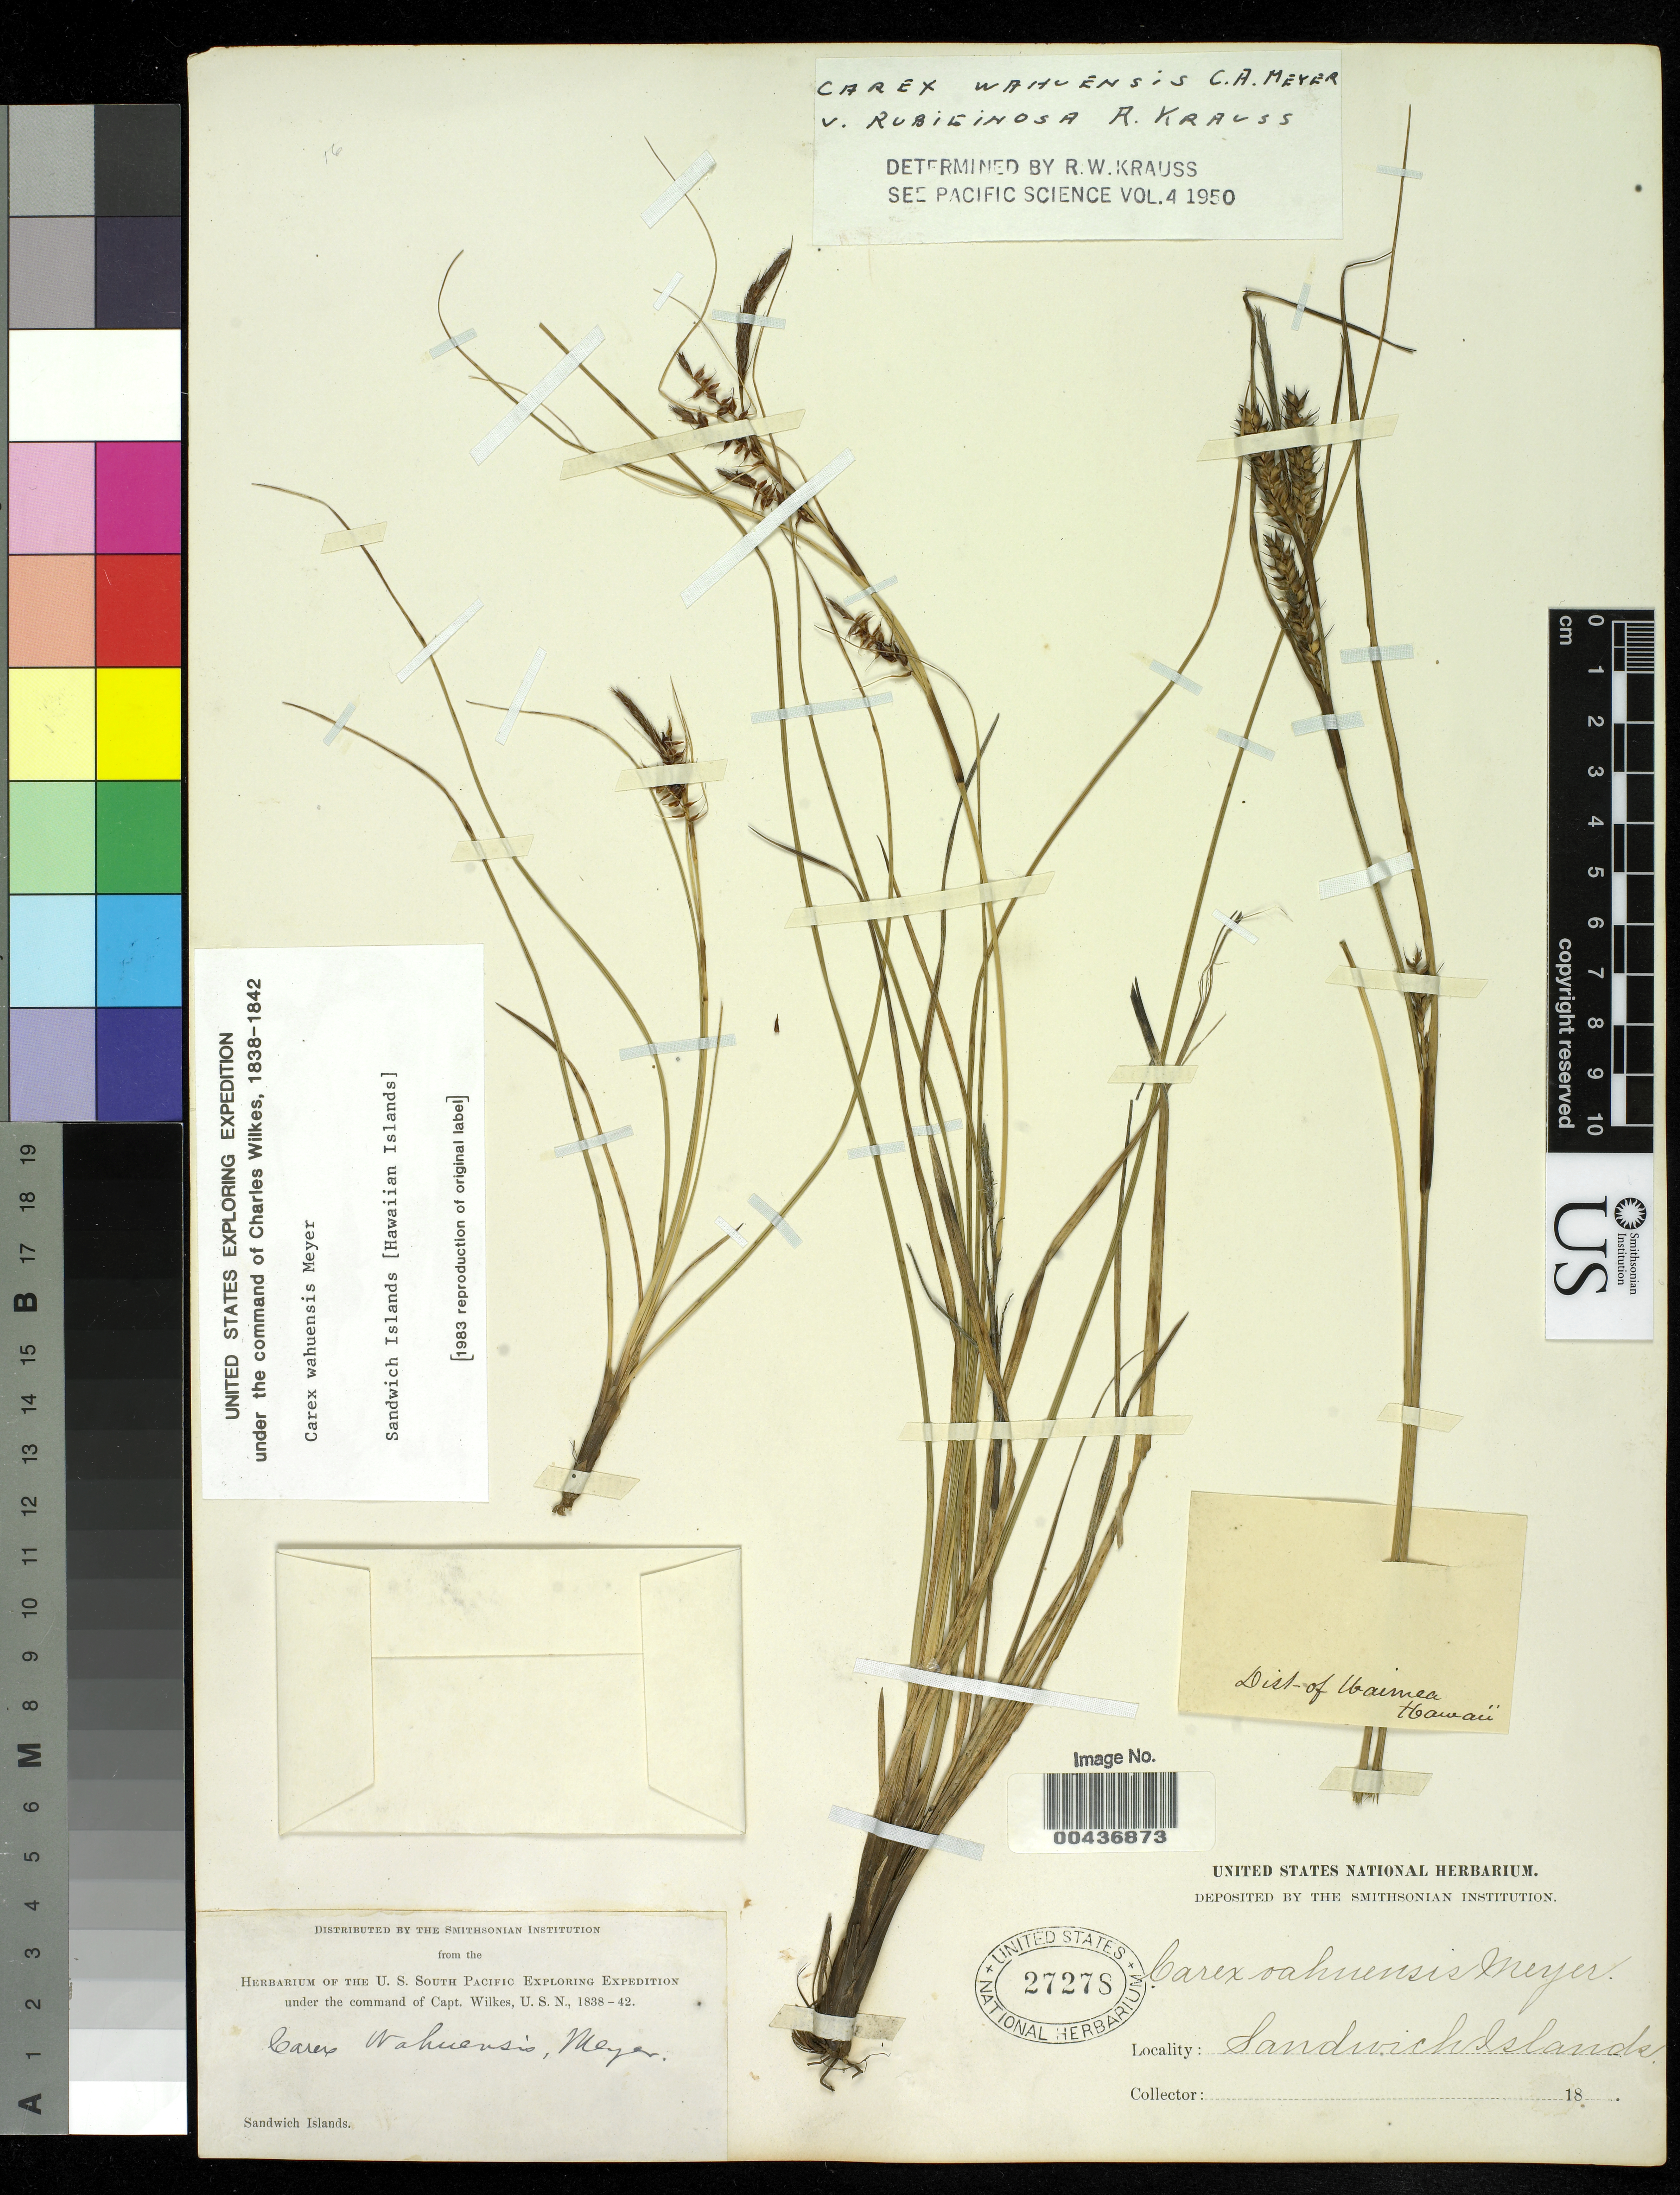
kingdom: Plantae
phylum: Tracheophyta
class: Liliopsida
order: Poales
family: Cyperaceae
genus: Carex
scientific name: Carex wahuensis subsp. rubiginosa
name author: (R.W. Krauss) T. Koyama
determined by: Krauss, R. W.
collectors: Wilkes Explor. Exped.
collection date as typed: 1838 to -- --- 1842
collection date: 1838/1842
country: United States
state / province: Hawaii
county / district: Hawaii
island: Hawaii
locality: Dist. of Waimea, Hawaii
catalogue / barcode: US 27278